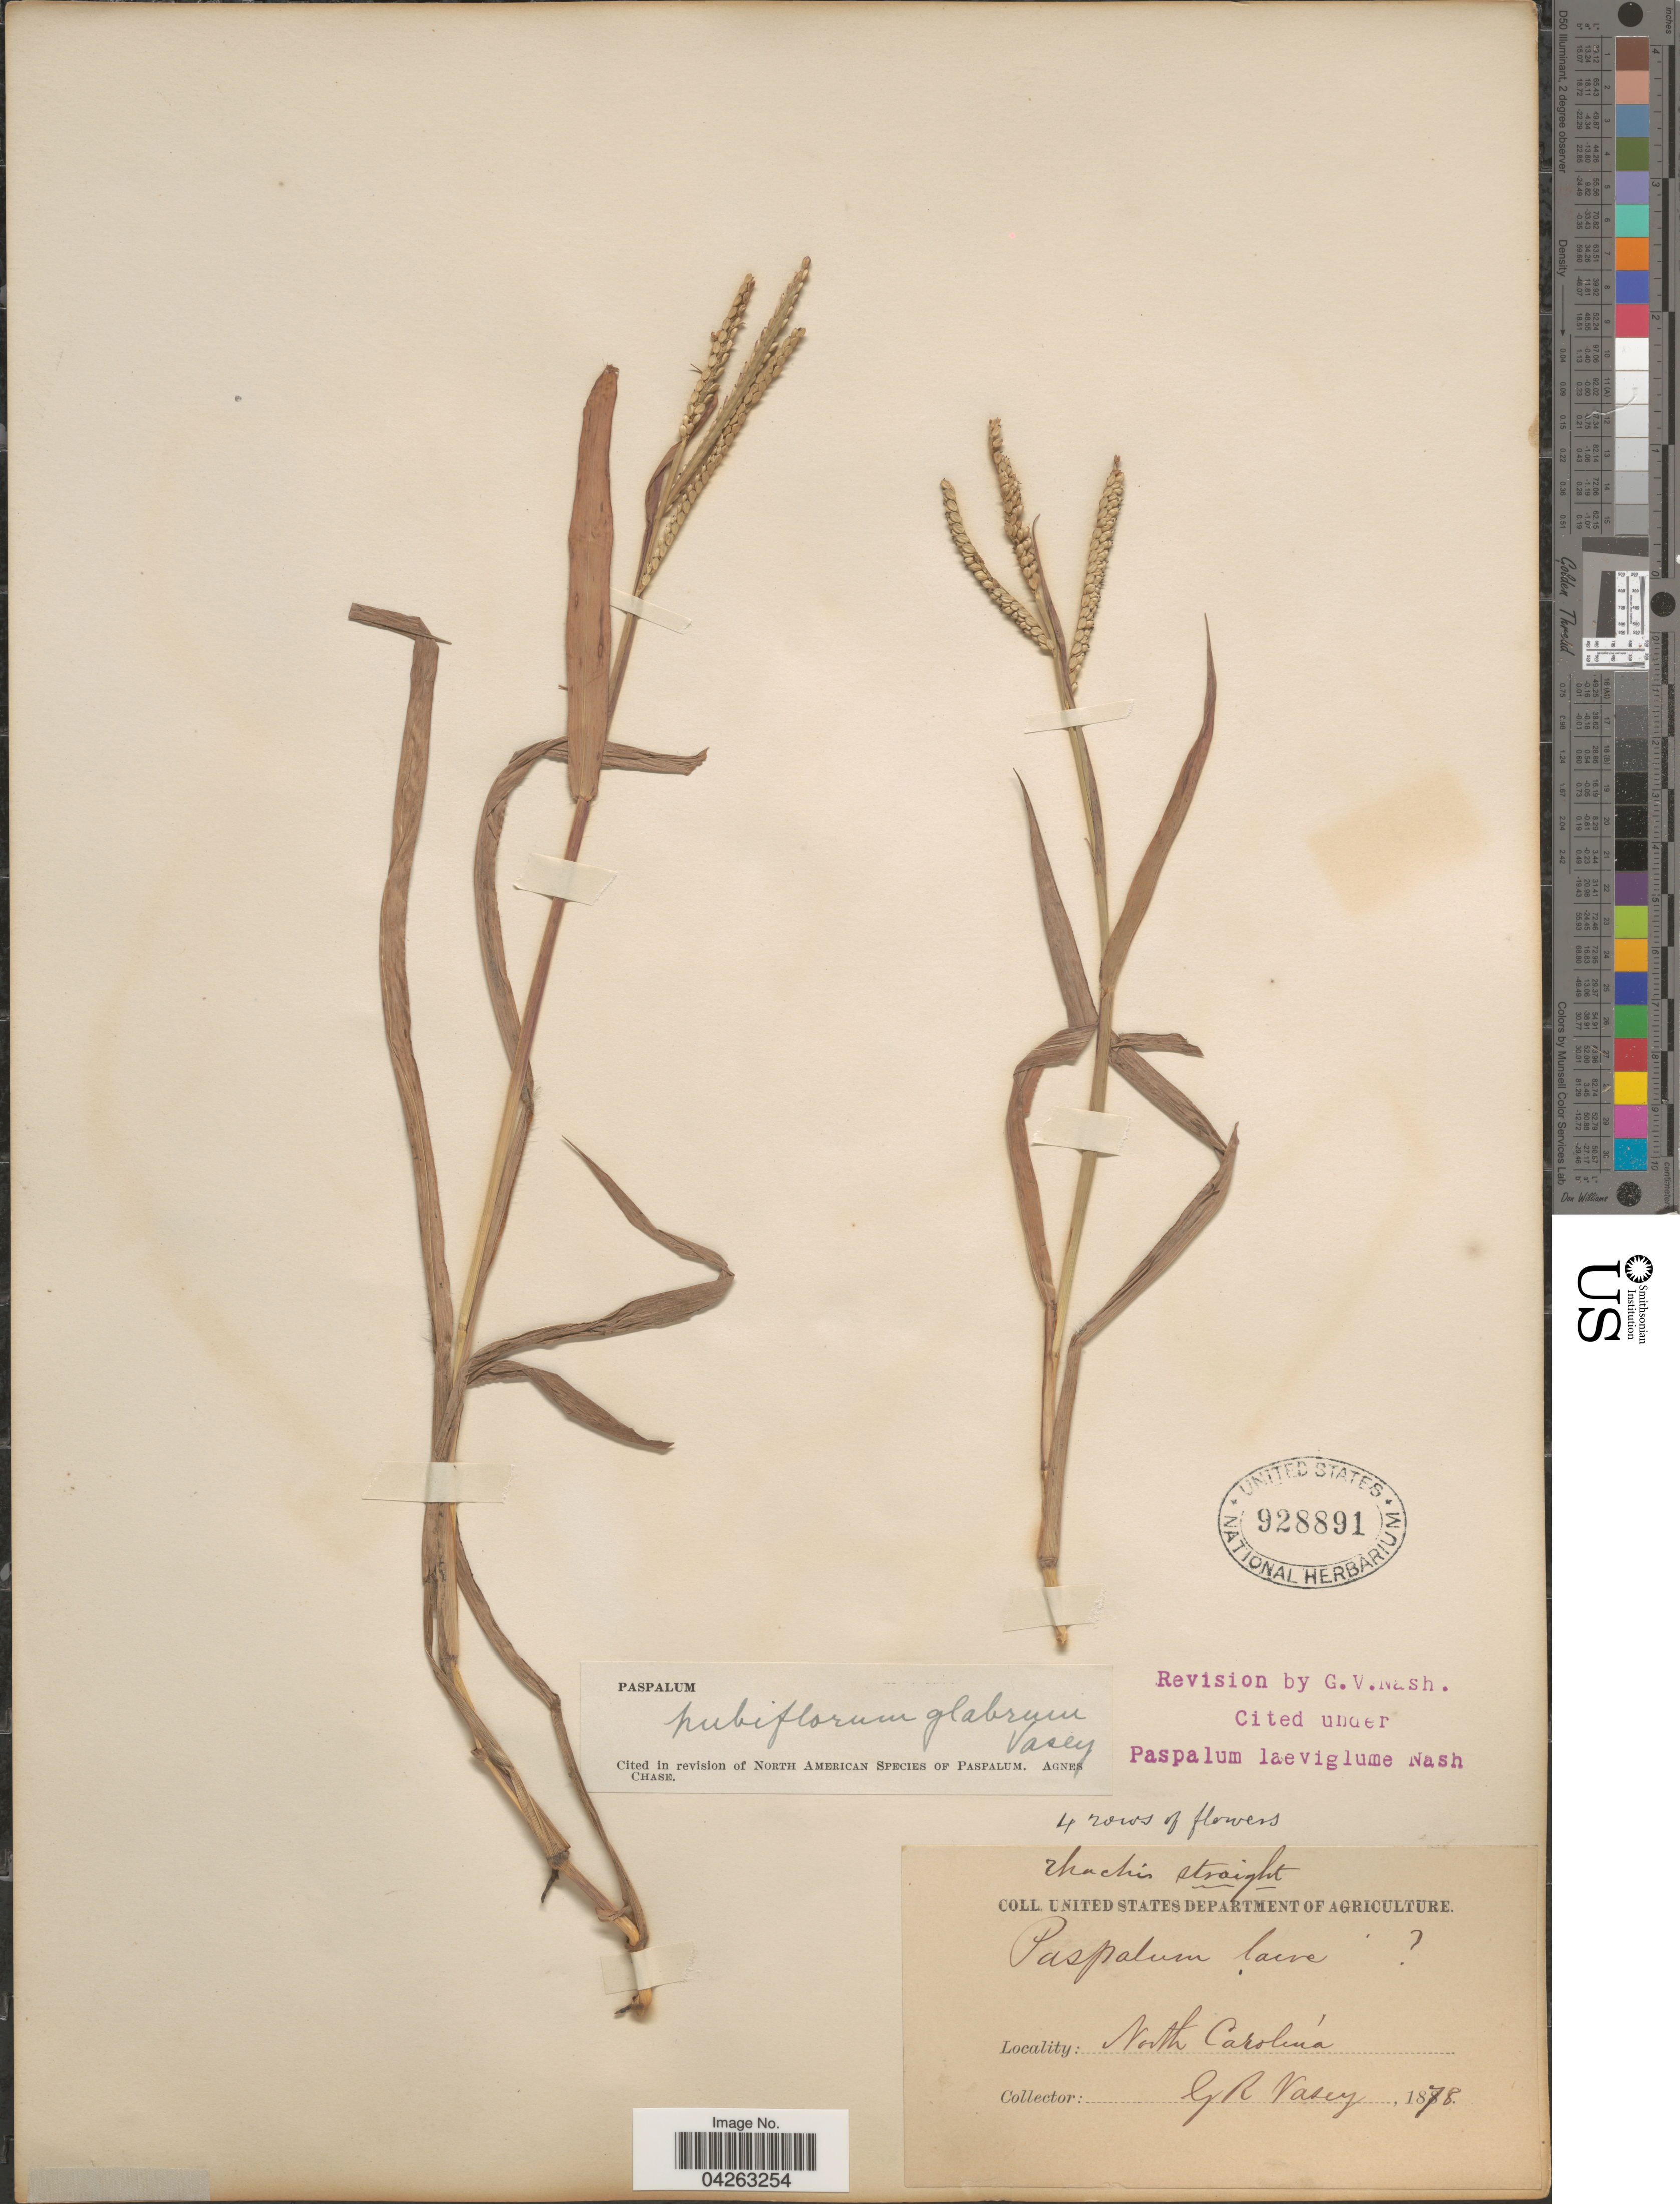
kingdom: Plantae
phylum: Tracheophyta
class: Liliopsida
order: Poales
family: Poaceae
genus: Paspalum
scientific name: Paspalum pubiflorum var. glabrum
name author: Vasey ex Scribn.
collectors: G. R. Vasey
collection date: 1878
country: United States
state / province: North Carolina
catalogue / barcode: US 928891